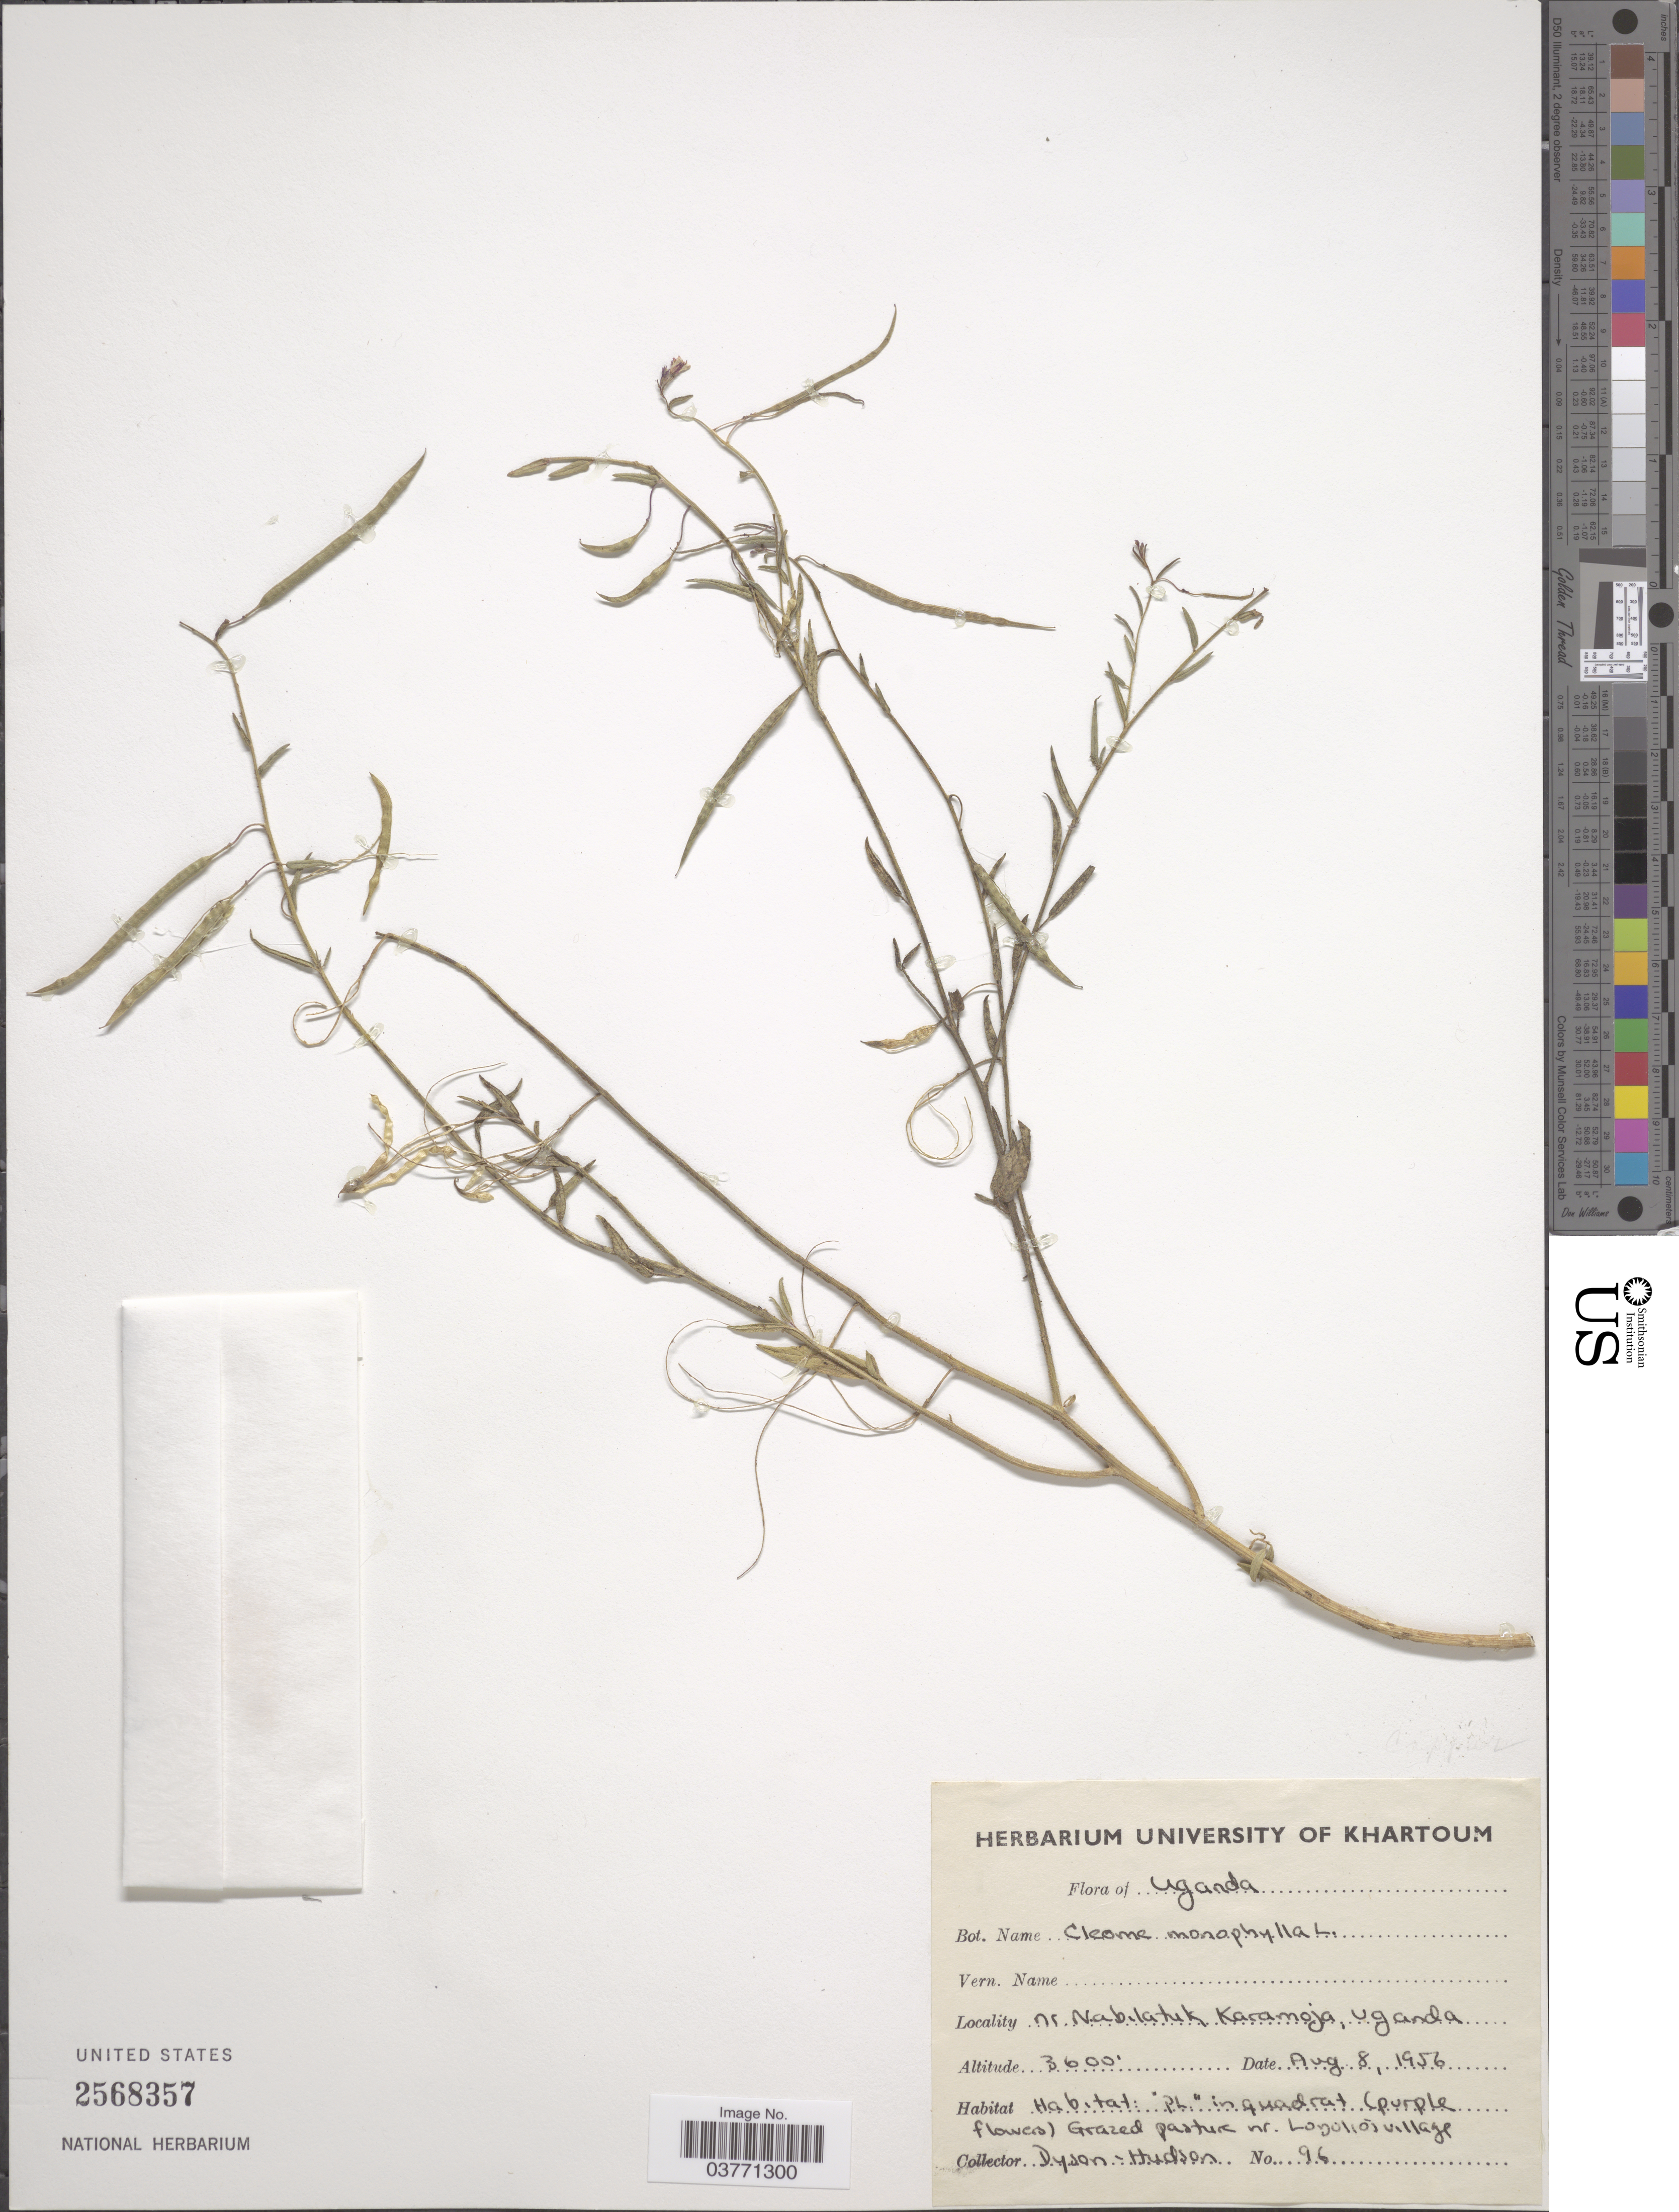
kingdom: Plantae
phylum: Tracheophyta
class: Magnoliopsida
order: Brassicales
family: Cleomaceae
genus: Sieruela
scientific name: Sieruela monophylla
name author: (L.) Roalson & J.C. Hall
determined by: Strong, M. T., (US), Smithsonian Institution - National Museum of Natural History (UNITED STATES)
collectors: Dyson-Hudson, --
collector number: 96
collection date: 1956-08-08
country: Uganda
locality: Nr. Nabilatuk Karamoja. Nr. Lonolios [interpreted] village.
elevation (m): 1097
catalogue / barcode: US 2568357